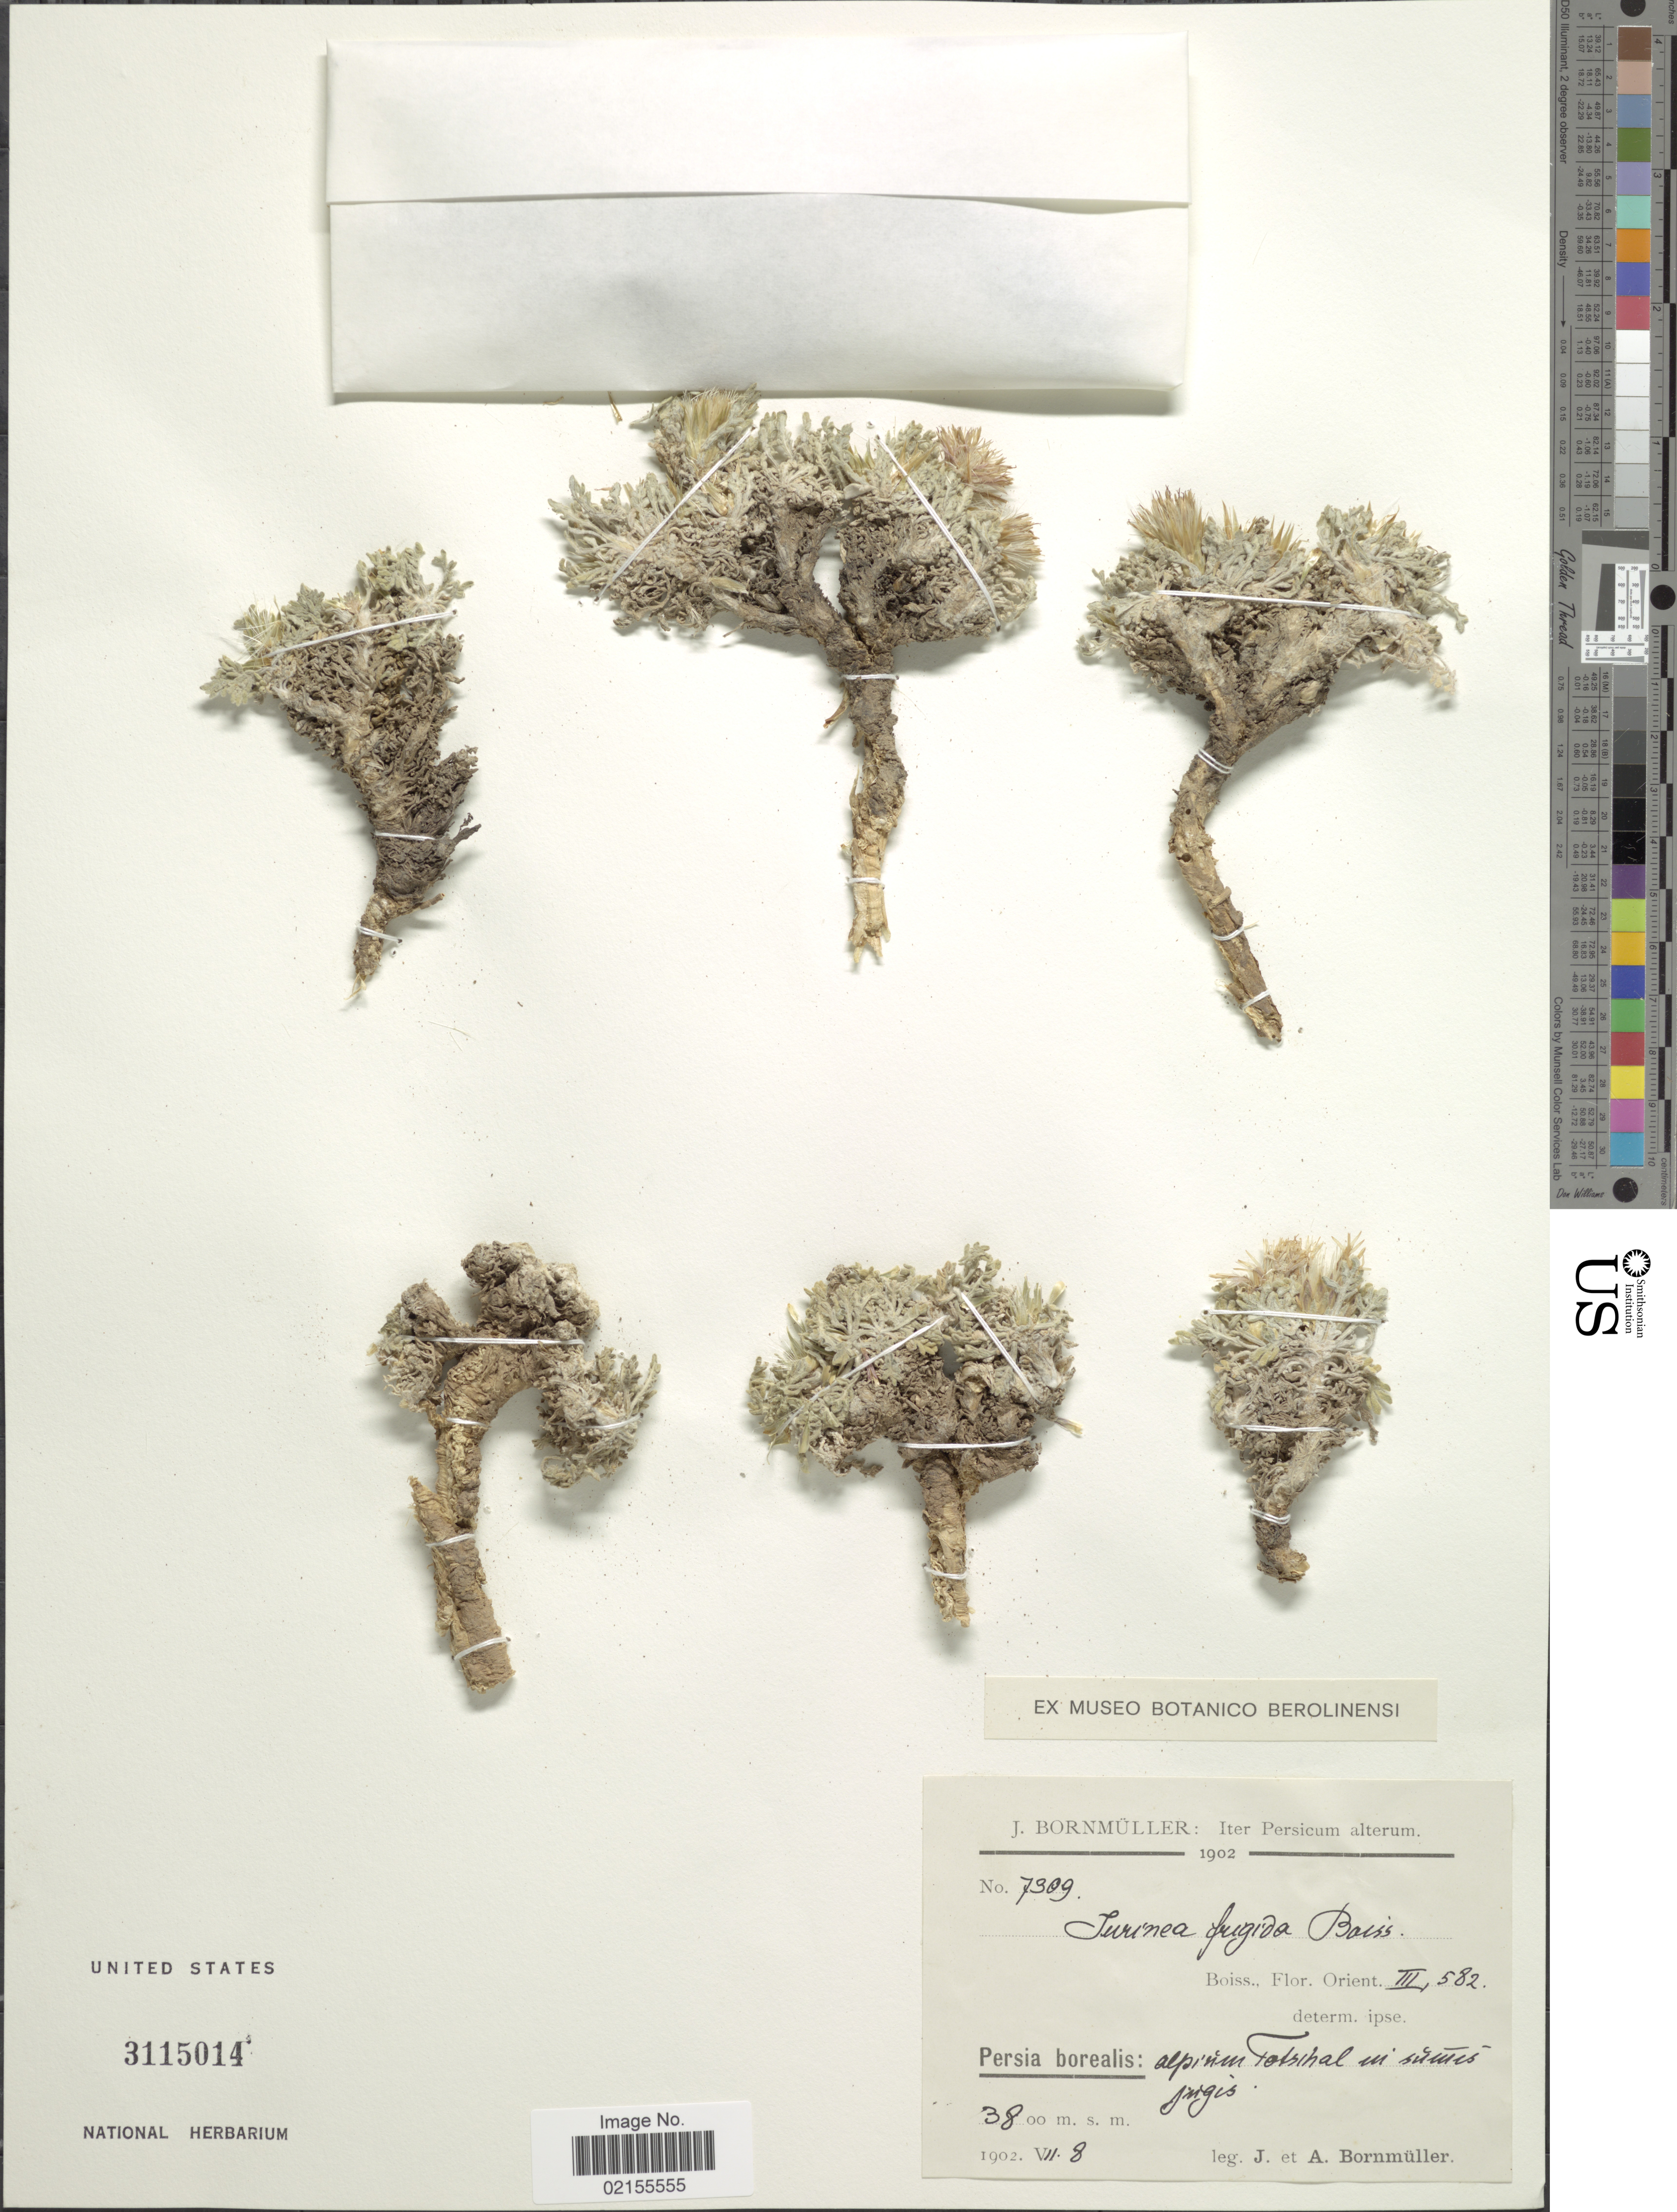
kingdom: Plantae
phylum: Tracheophyta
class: Magnoliopsida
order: Asterales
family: Asteraceae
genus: Jurinea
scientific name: Jurinea frigida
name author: Boiss.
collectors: J. Bornmüller & A. Bornmüller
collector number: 7389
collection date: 1902-07-08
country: Iran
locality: Persia borealis: alpium Totrinal in [illegible text] Ingis[interpreted]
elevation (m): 3800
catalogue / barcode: US 3115014